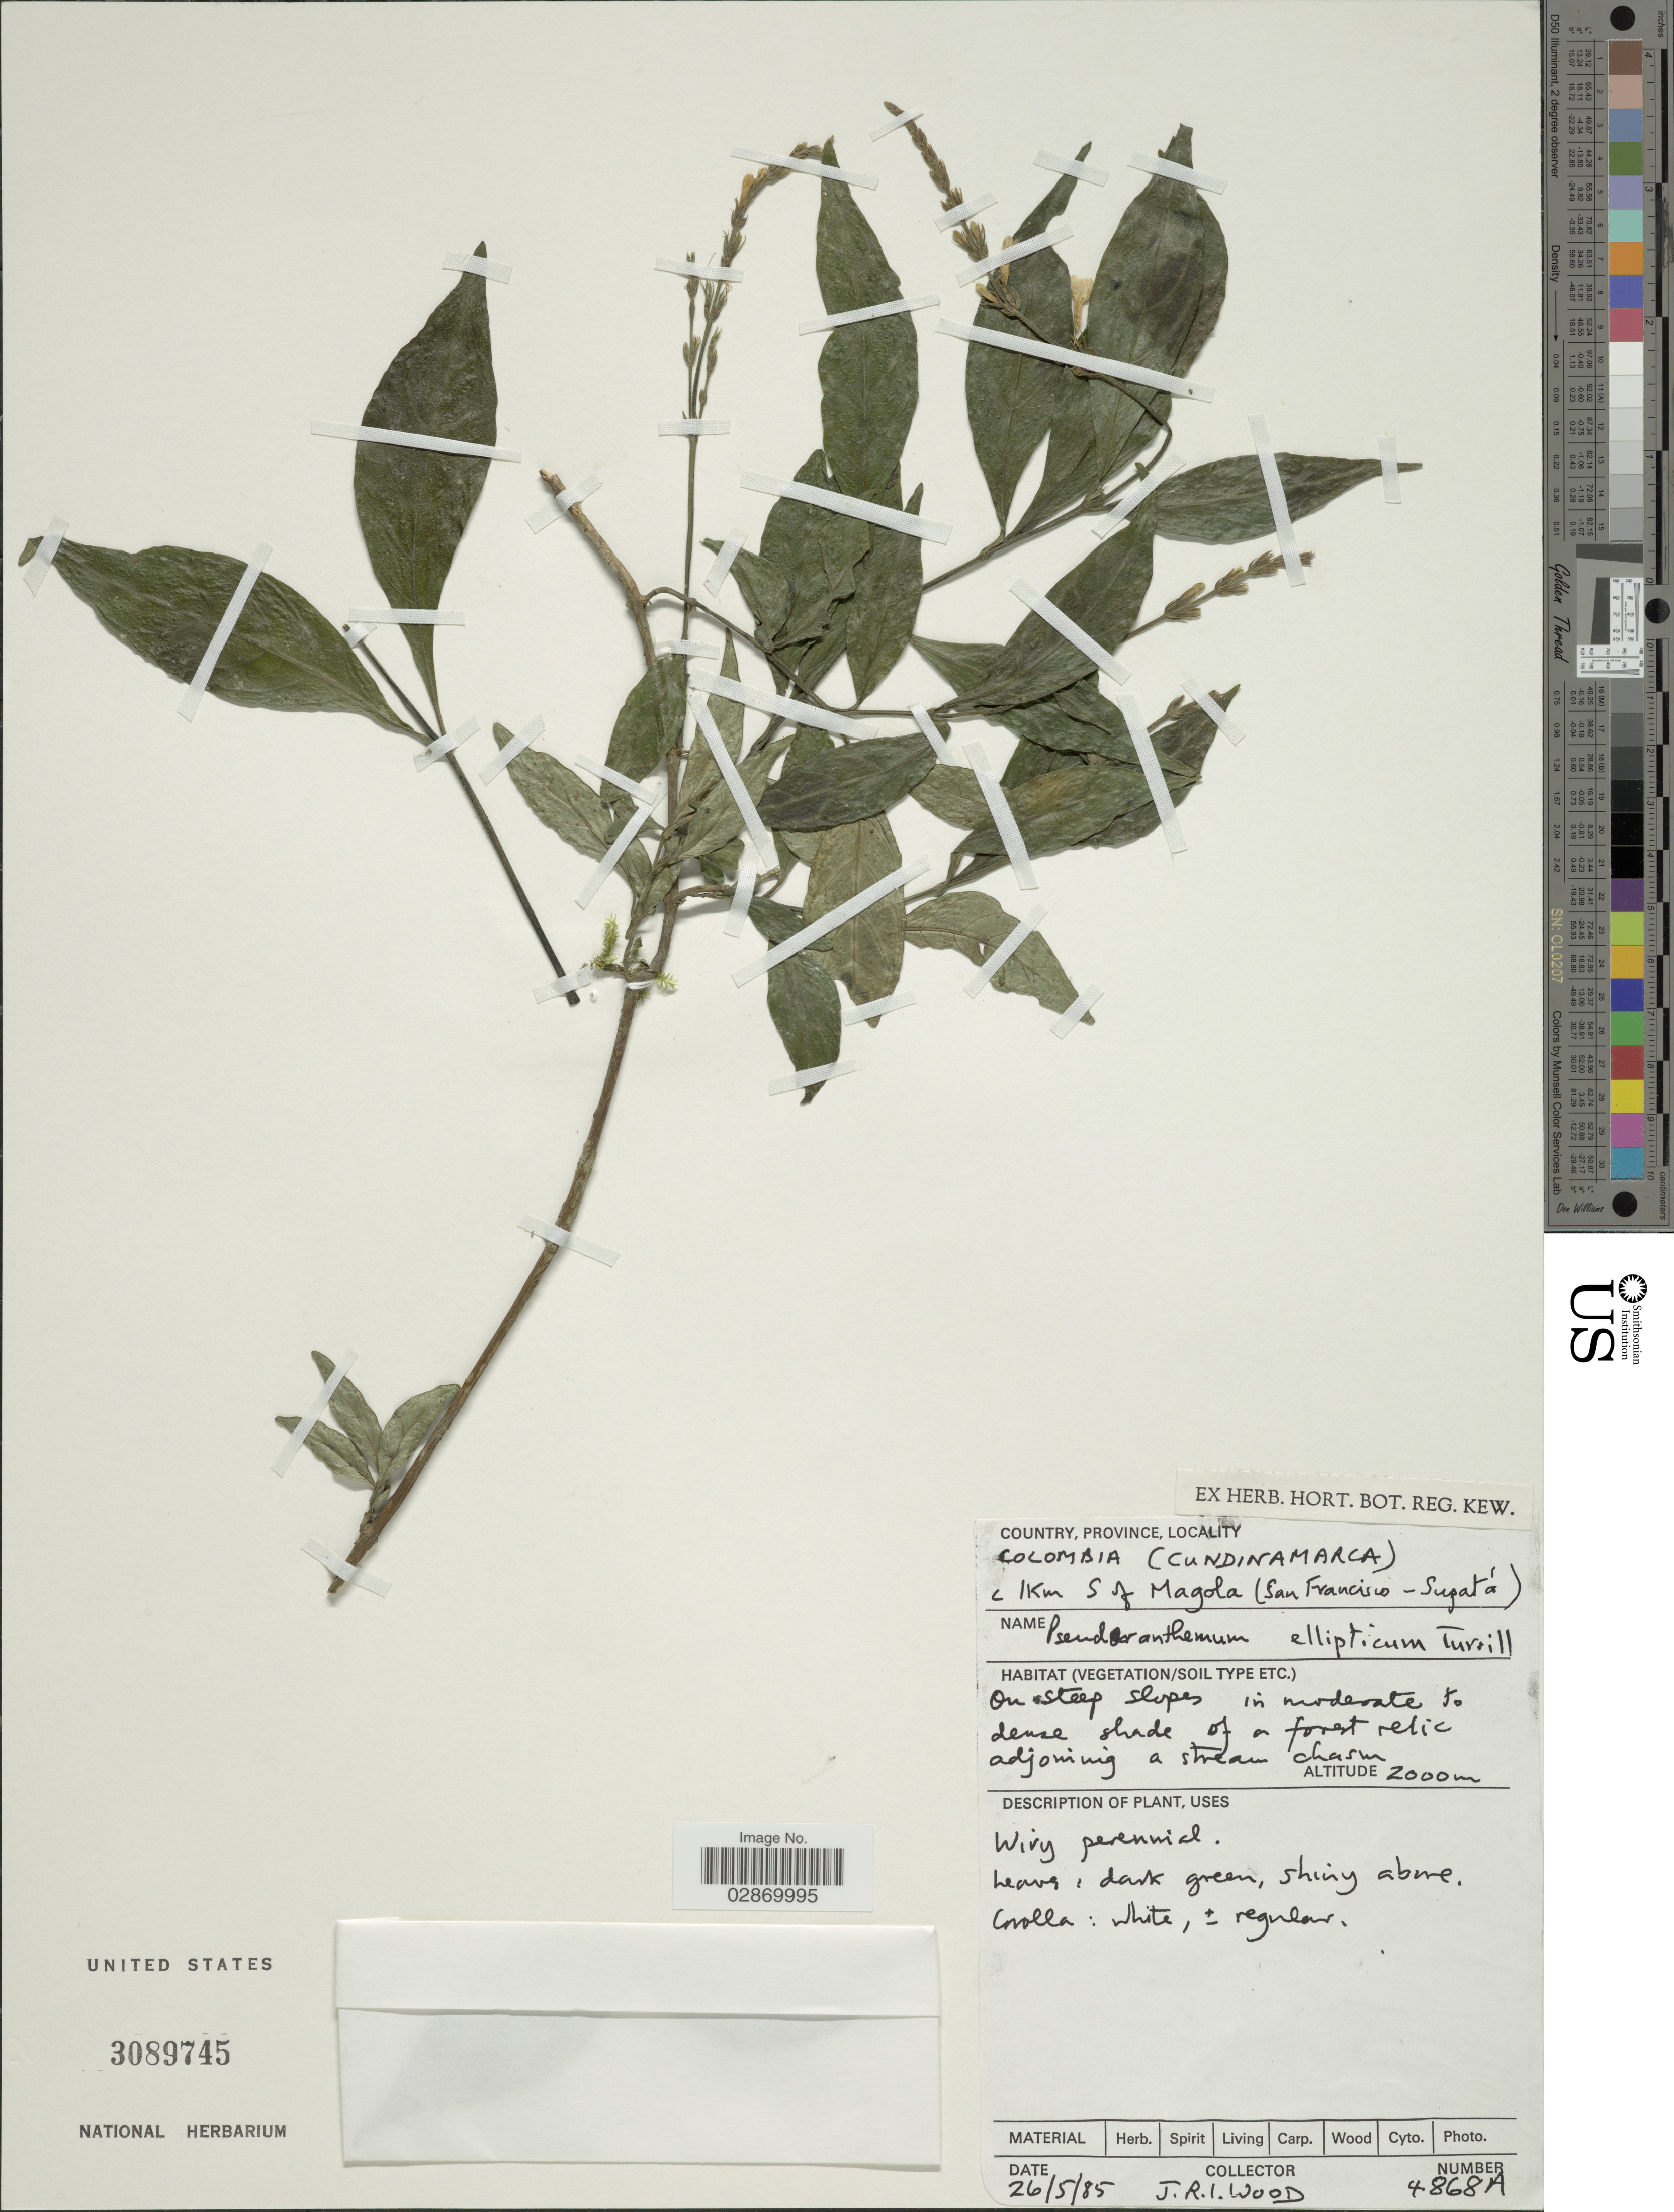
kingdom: Plantae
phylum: Tracheophyta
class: Magnoliopsida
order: Lamiales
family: Acanthaceae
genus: Pseuderanthemum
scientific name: Pseuderanthemum interruptum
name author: (Kunth) V.M. Baum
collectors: J. R. I. Wood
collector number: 4868A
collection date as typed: Transcribed d/m/y: 26/5/85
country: Colombia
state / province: Cundinamarca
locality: C. 1Km S of Magola (San Francisco-Sugatá).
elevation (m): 2000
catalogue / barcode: US 3089745